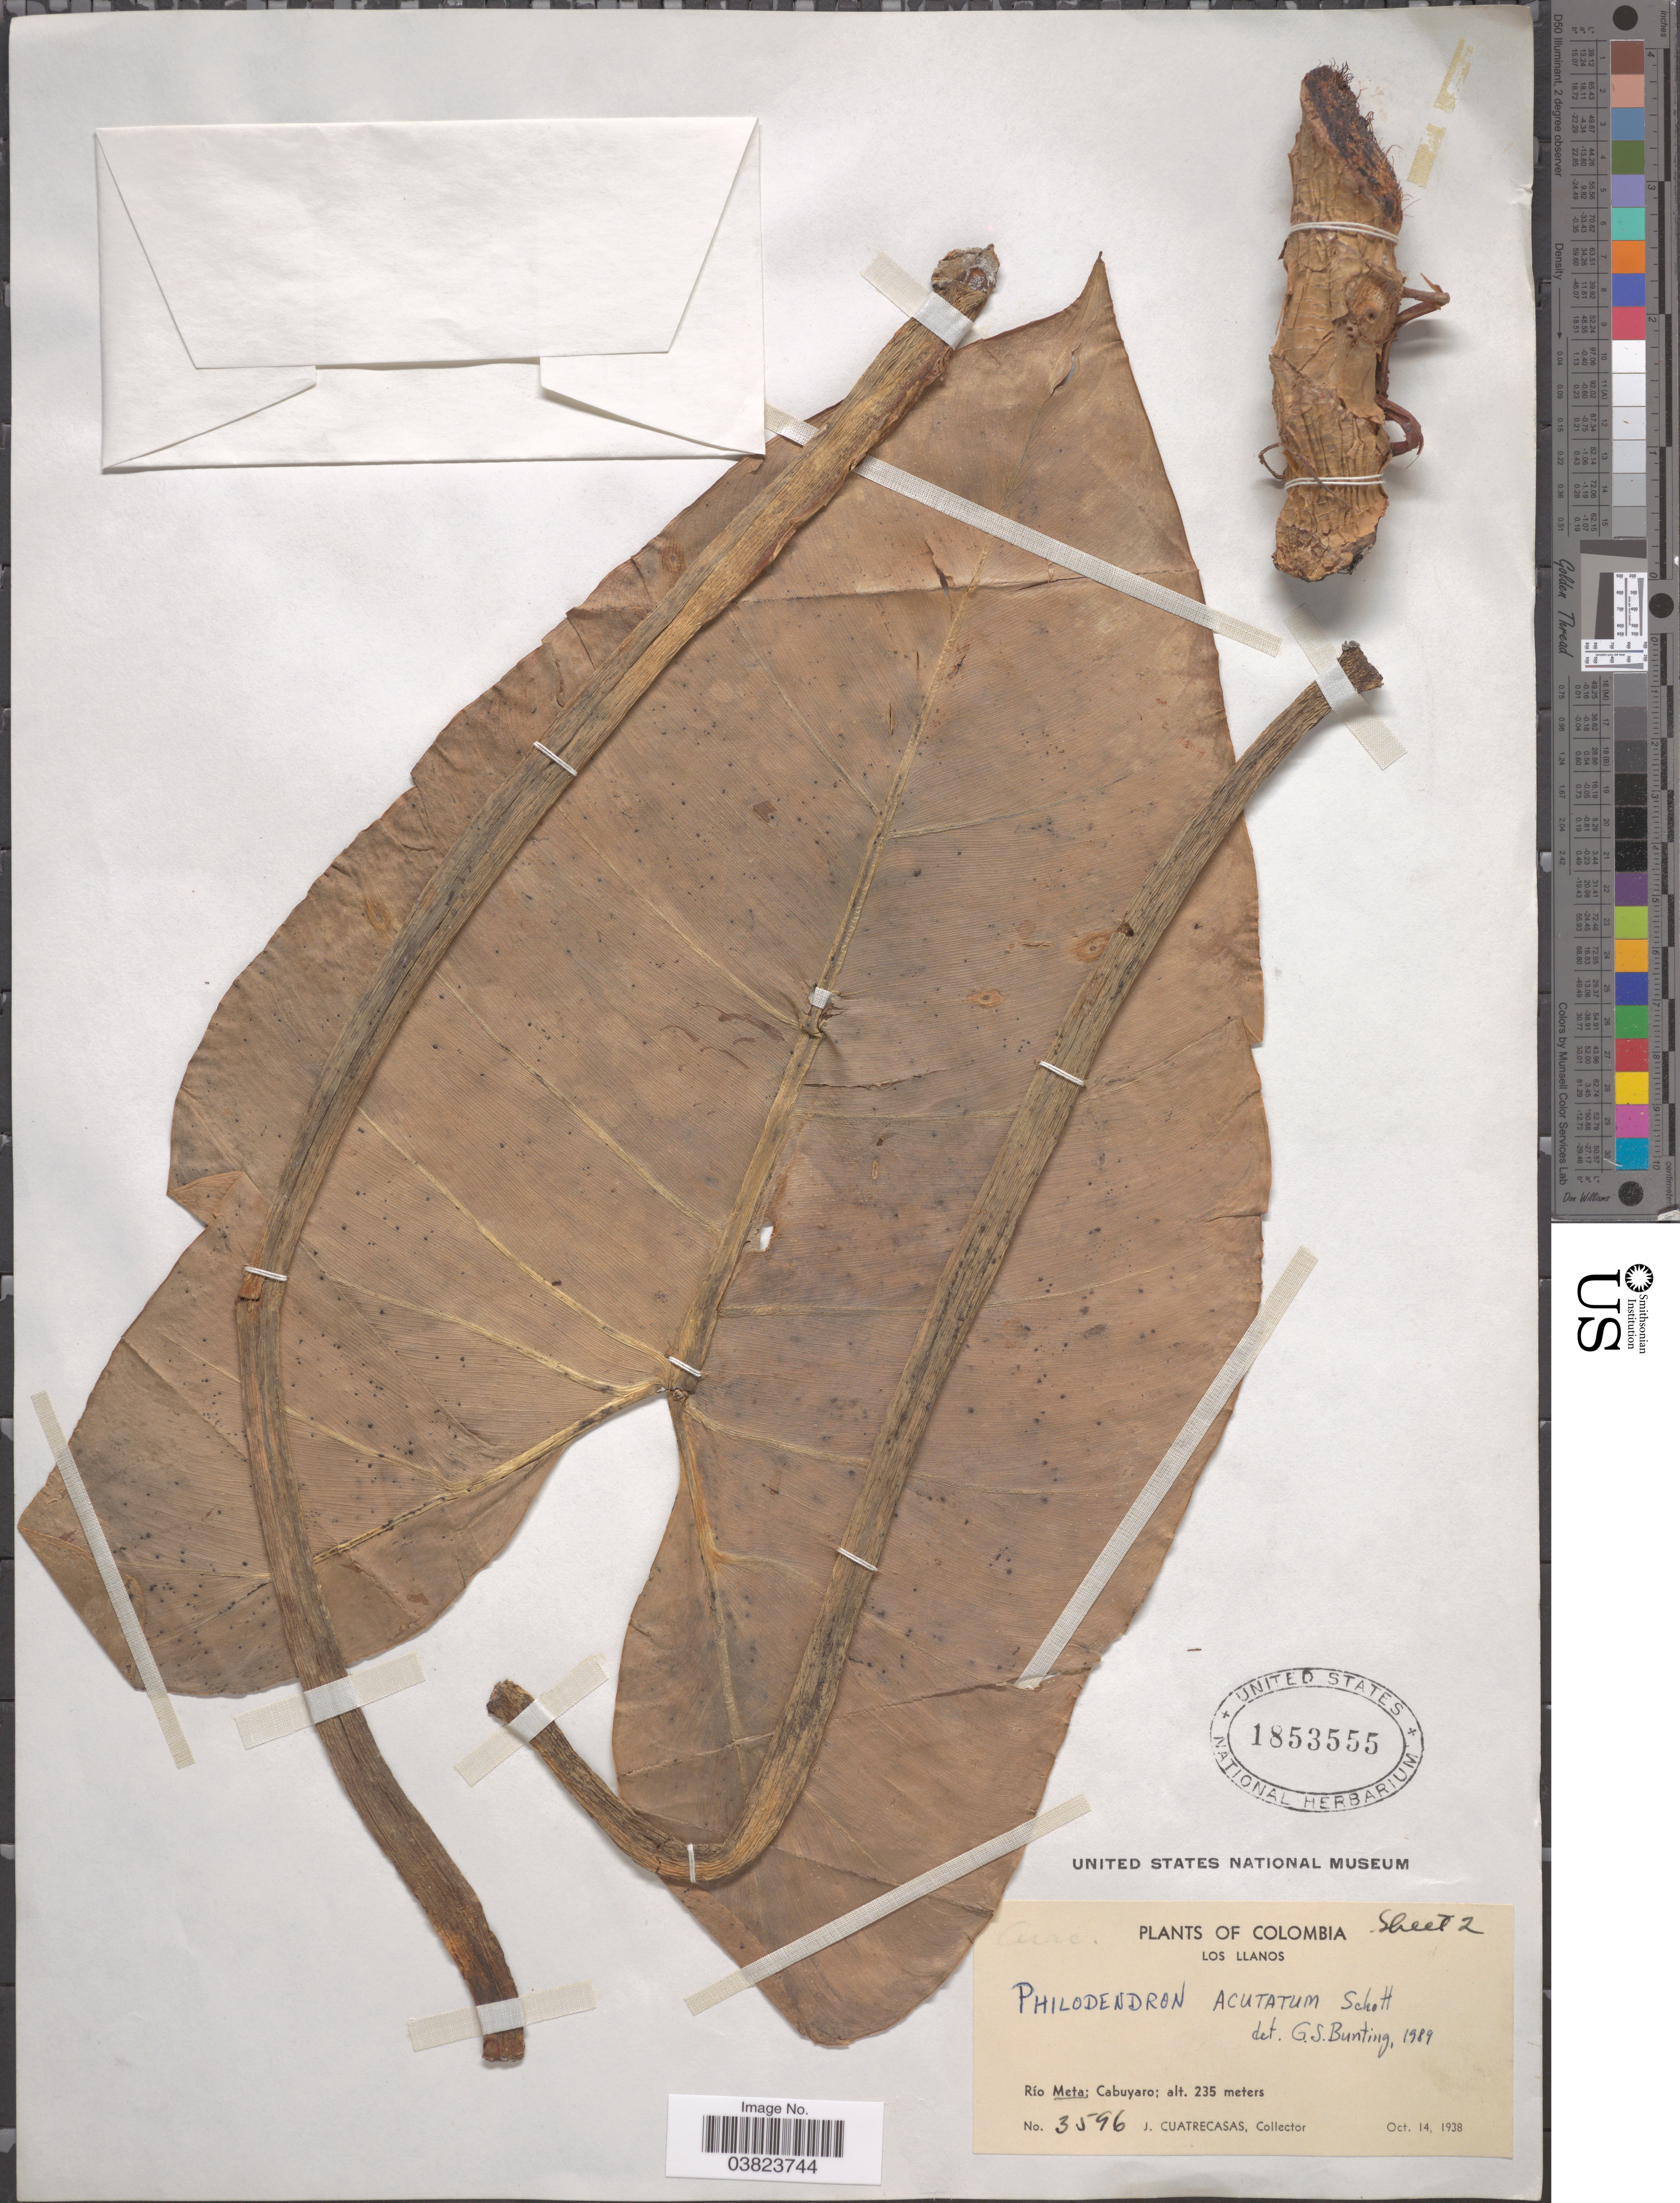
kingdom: Plantae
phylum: Tracheophyta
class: Liliopsida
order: Alismatales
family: Araceae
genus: Philodendron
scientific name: Philodendron acutatum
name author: Schott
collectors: J. Cuatrecasas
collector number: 3596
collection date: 1938-10-14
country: Colombia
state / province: Meta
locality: Los Llanos. Río Meta; Cabuyaro.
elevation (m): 235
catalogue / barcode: US 1853555